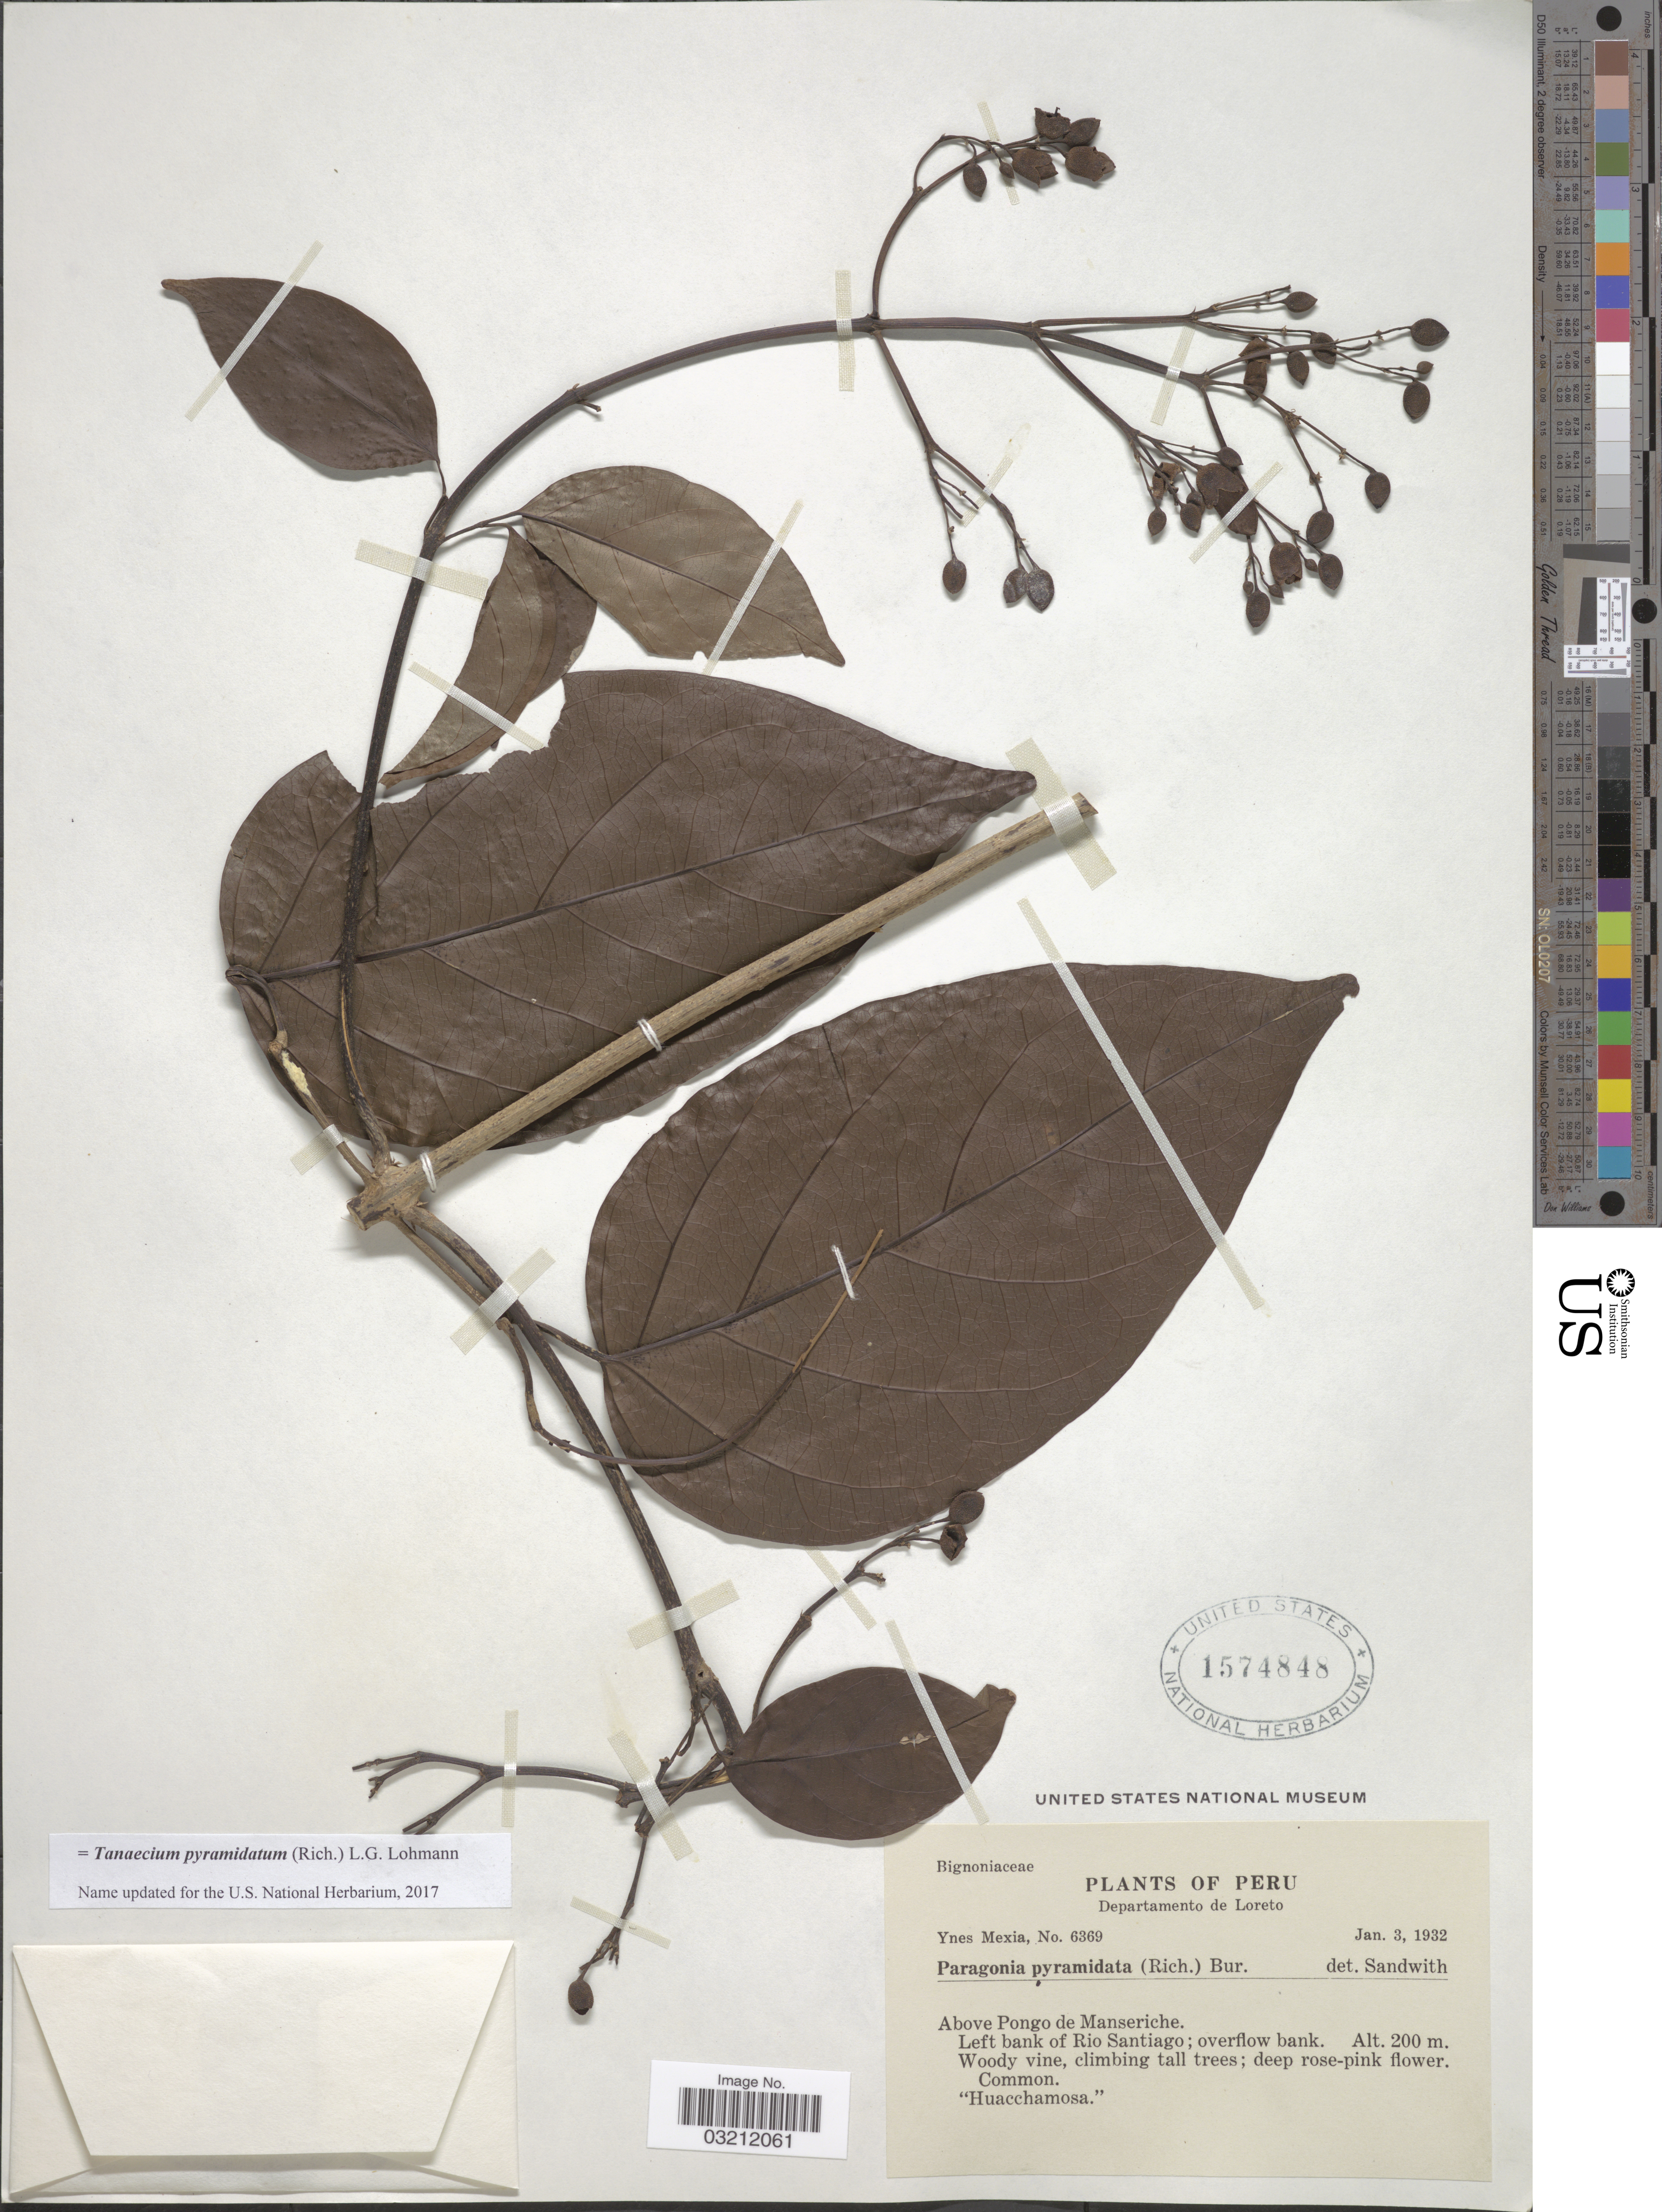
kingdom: Plantae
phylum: Tracheophyta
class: Magnoliopsida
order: Lamiales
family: Bignoniaceae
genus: Tanaecium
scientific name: Tanaecium pyramidatum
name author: (Rich.) L.G. Lohmann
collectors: Y. Mexia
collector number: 6369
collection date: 1932-01-03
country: Peru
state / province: Loreto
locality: Departamento de Loreto. Above Pongo de Manseriche. Left bank of Rio Santiago.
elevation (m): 200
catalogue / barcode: US 1574848